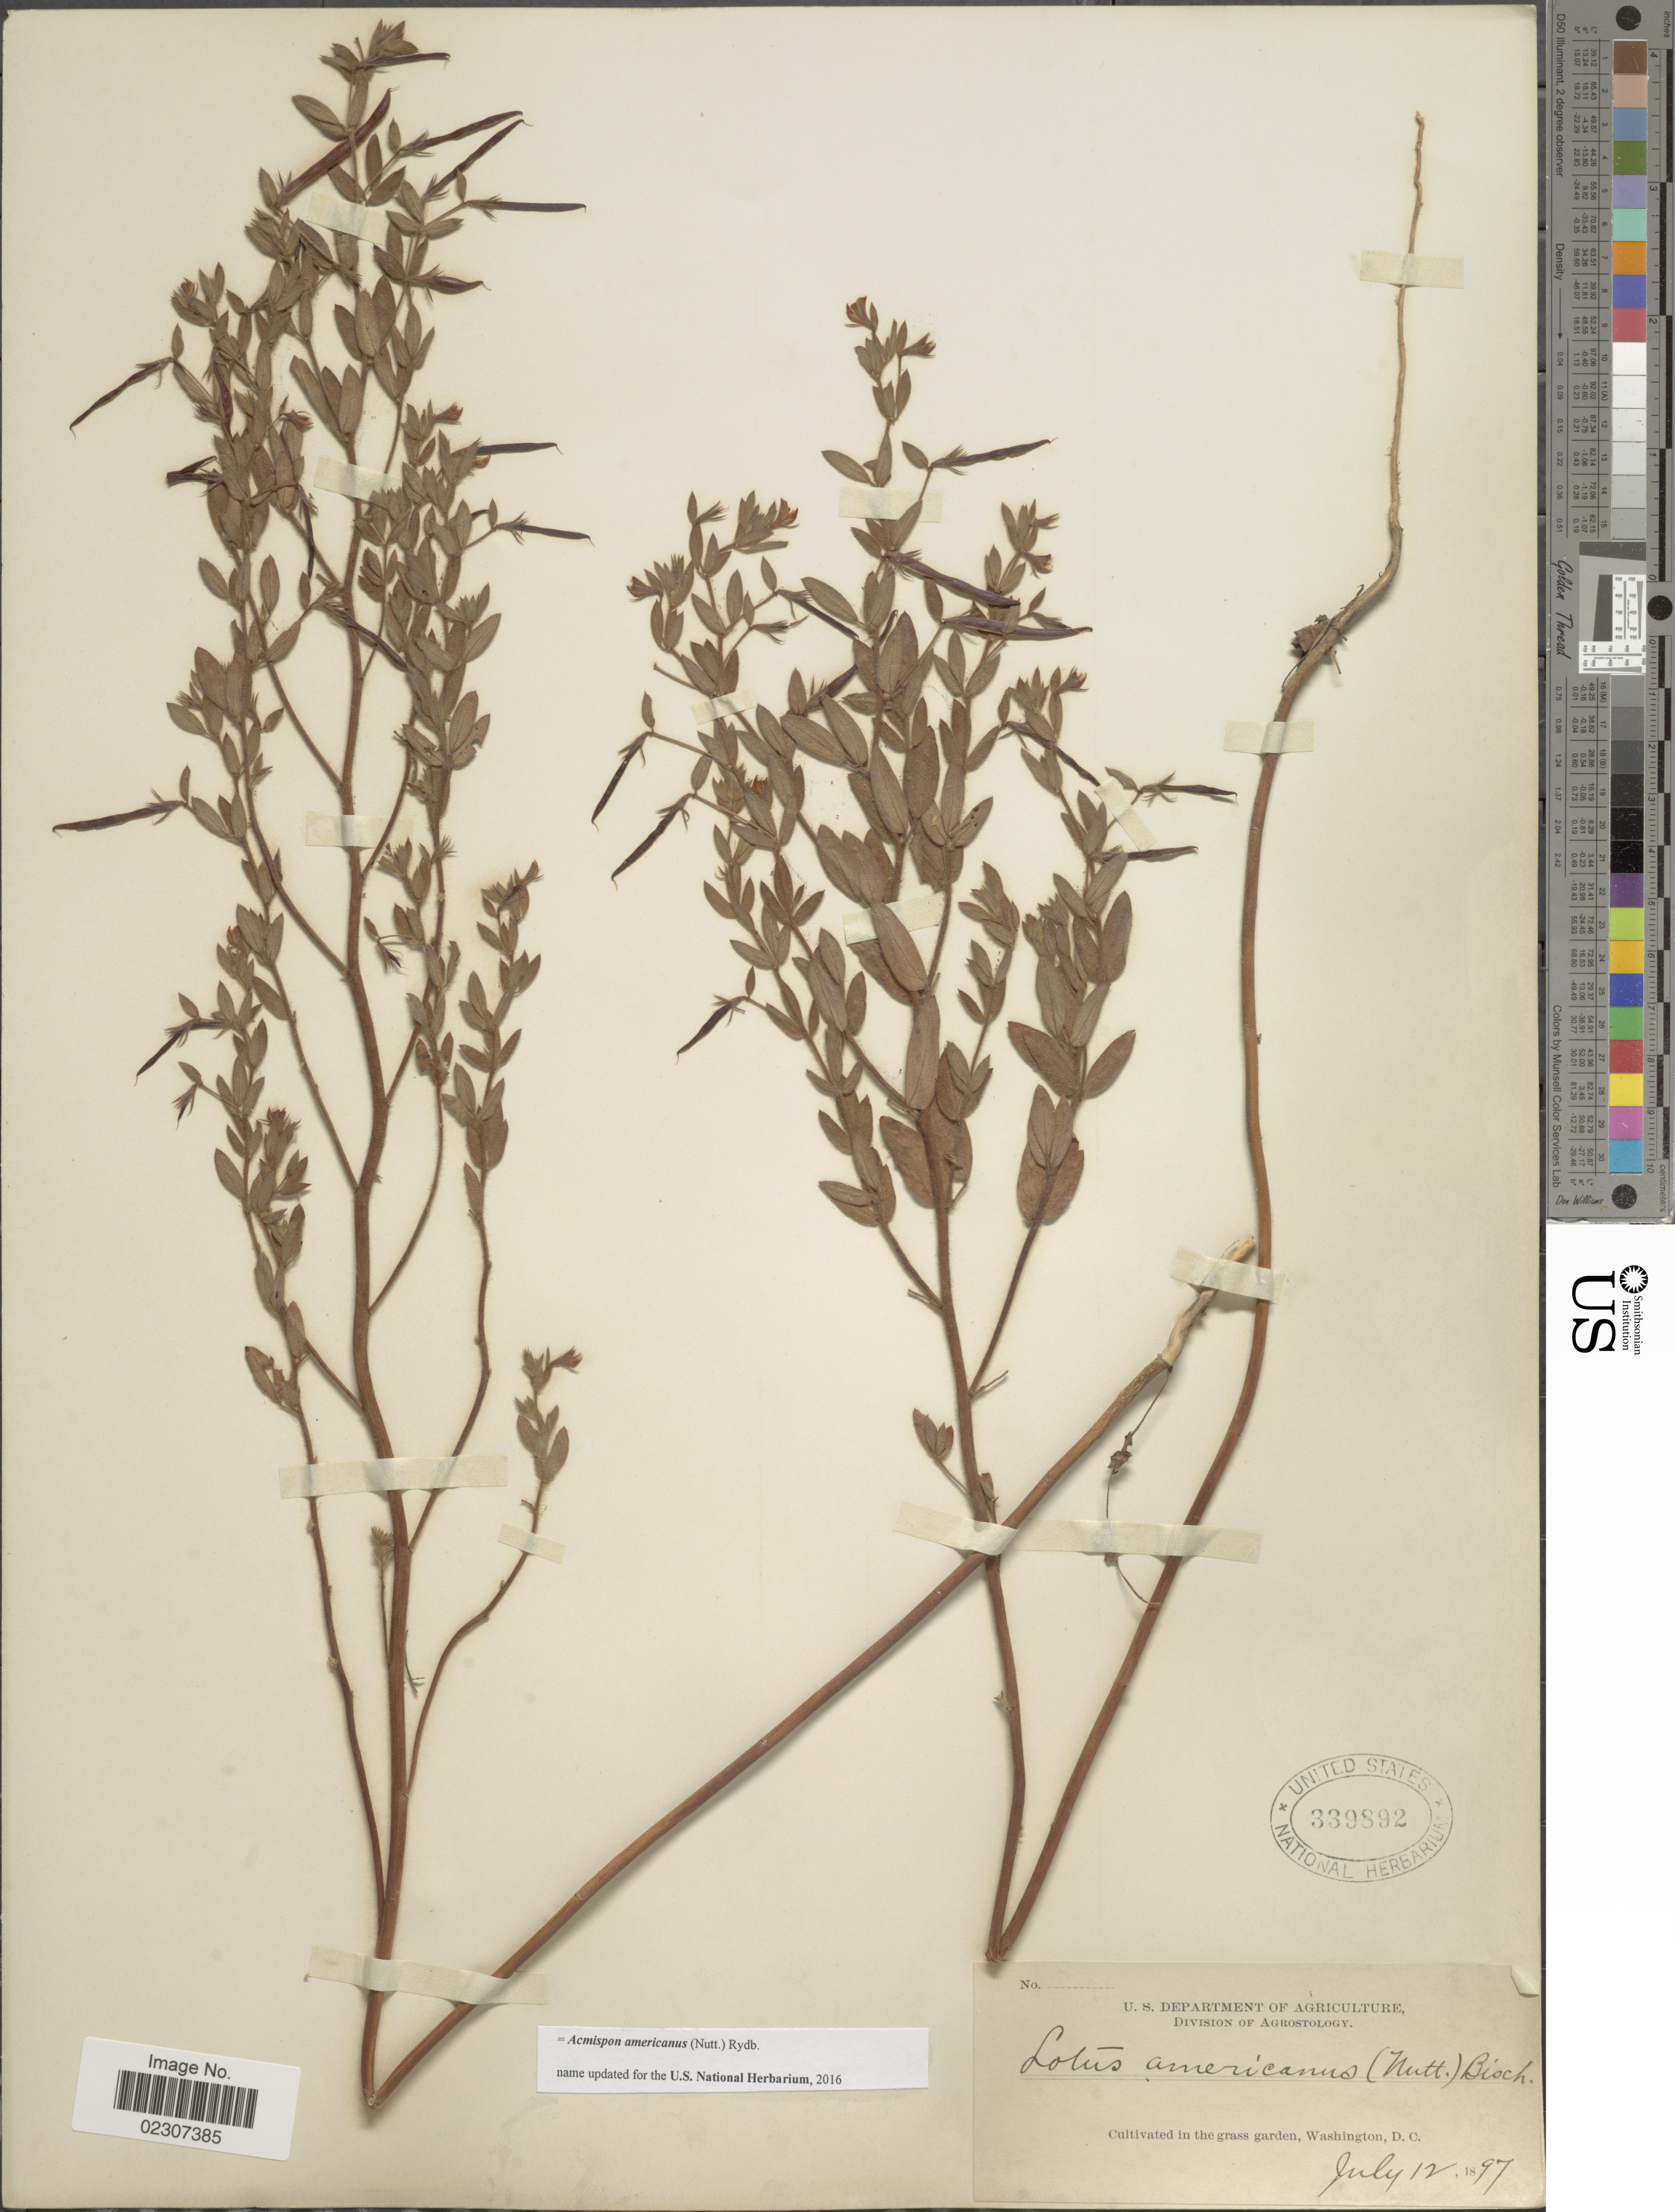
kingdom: Plantae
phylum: Tracheophyta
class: Magnoliopsida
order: Fabales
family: Fabaceae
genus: Acmispon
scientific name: Acmispon americanus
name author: (Nutt.) Rydb.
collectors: U.S. Department of Agriculture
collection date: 1897-07-12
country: United States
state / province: District of Columbia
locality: In the grass garden, Washington, D.C.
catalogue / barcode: US 339892